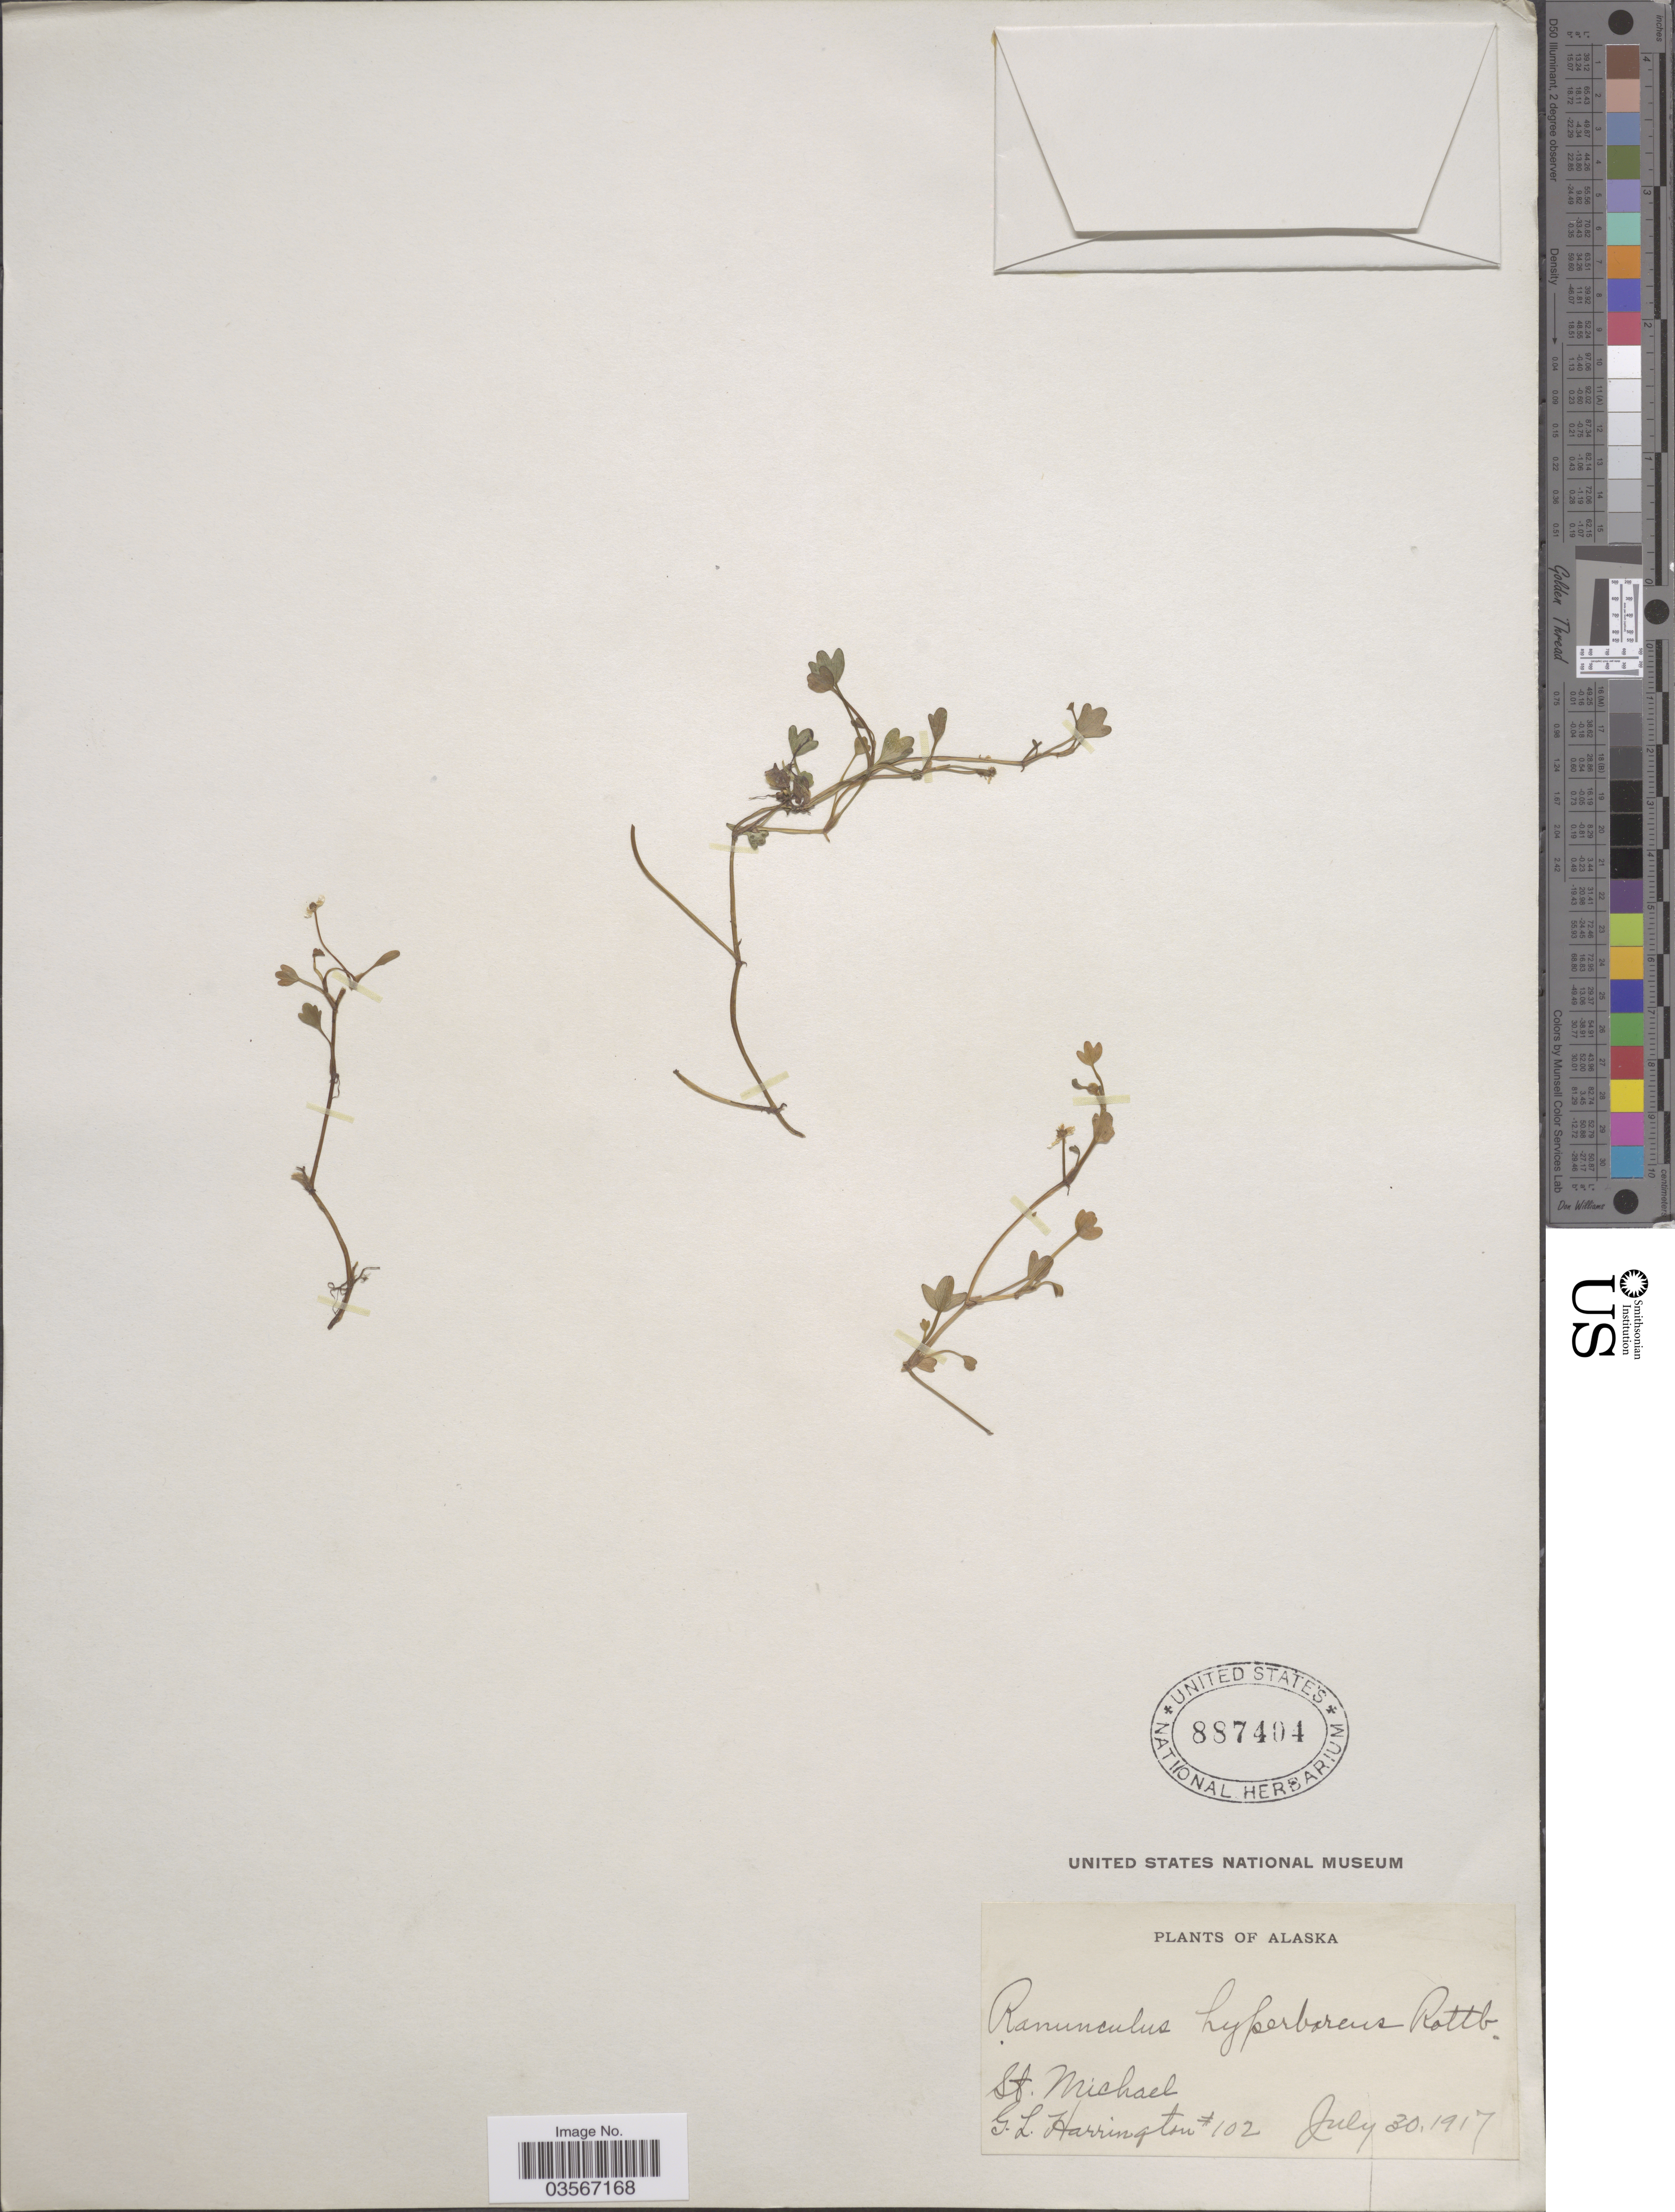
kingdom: Plantae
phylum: Tracheophyta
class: Magnoliopsida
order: Ranunculales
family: Ranunculaceae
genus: Ranunculus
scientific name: Ranunculus hyperboreus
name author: Rottb.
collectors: G. Harrington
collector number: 102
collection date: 1917-07-30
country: United States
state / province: Alaska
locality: St. Michael.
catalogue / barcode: US 887404